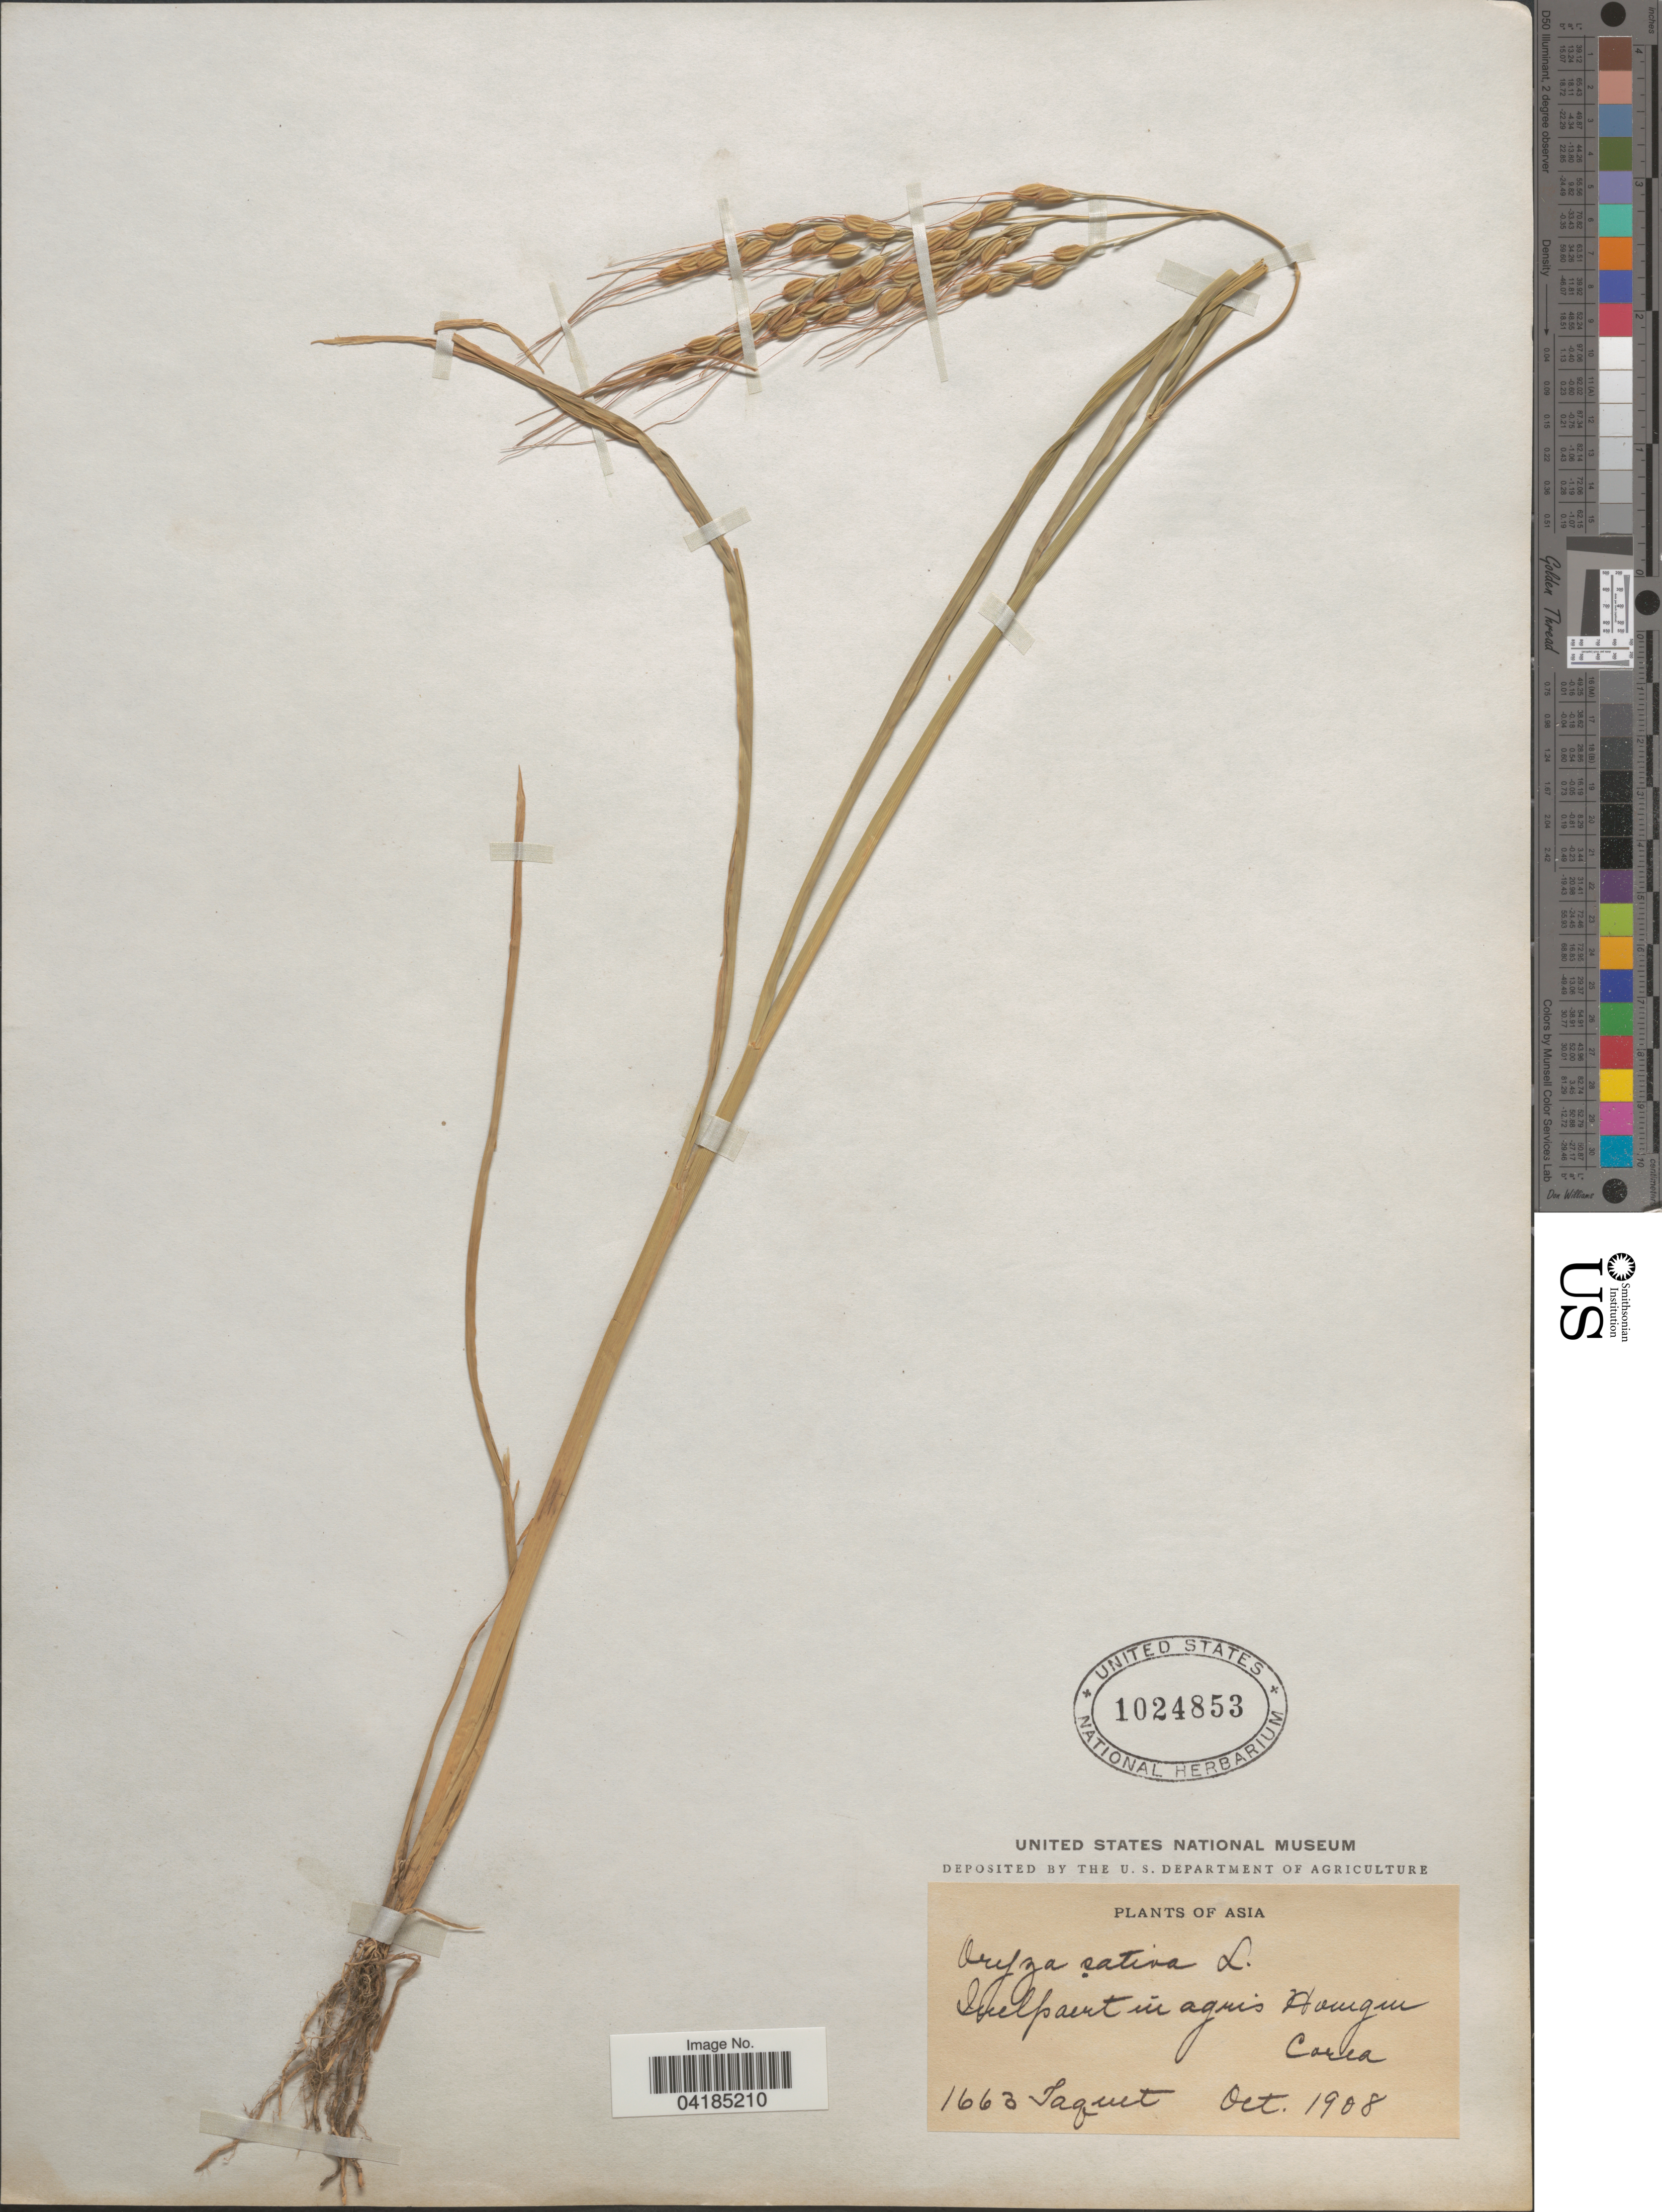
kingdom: Plantae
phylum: Tracheophyta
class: Liliopsida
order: Poales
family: Poaceae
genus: Oryza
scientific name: Oryza sativa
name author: L.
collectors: Taquet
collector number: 1663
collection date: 1908-10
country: North Korea / South Korea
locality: Corea.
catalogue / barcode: US 1024853